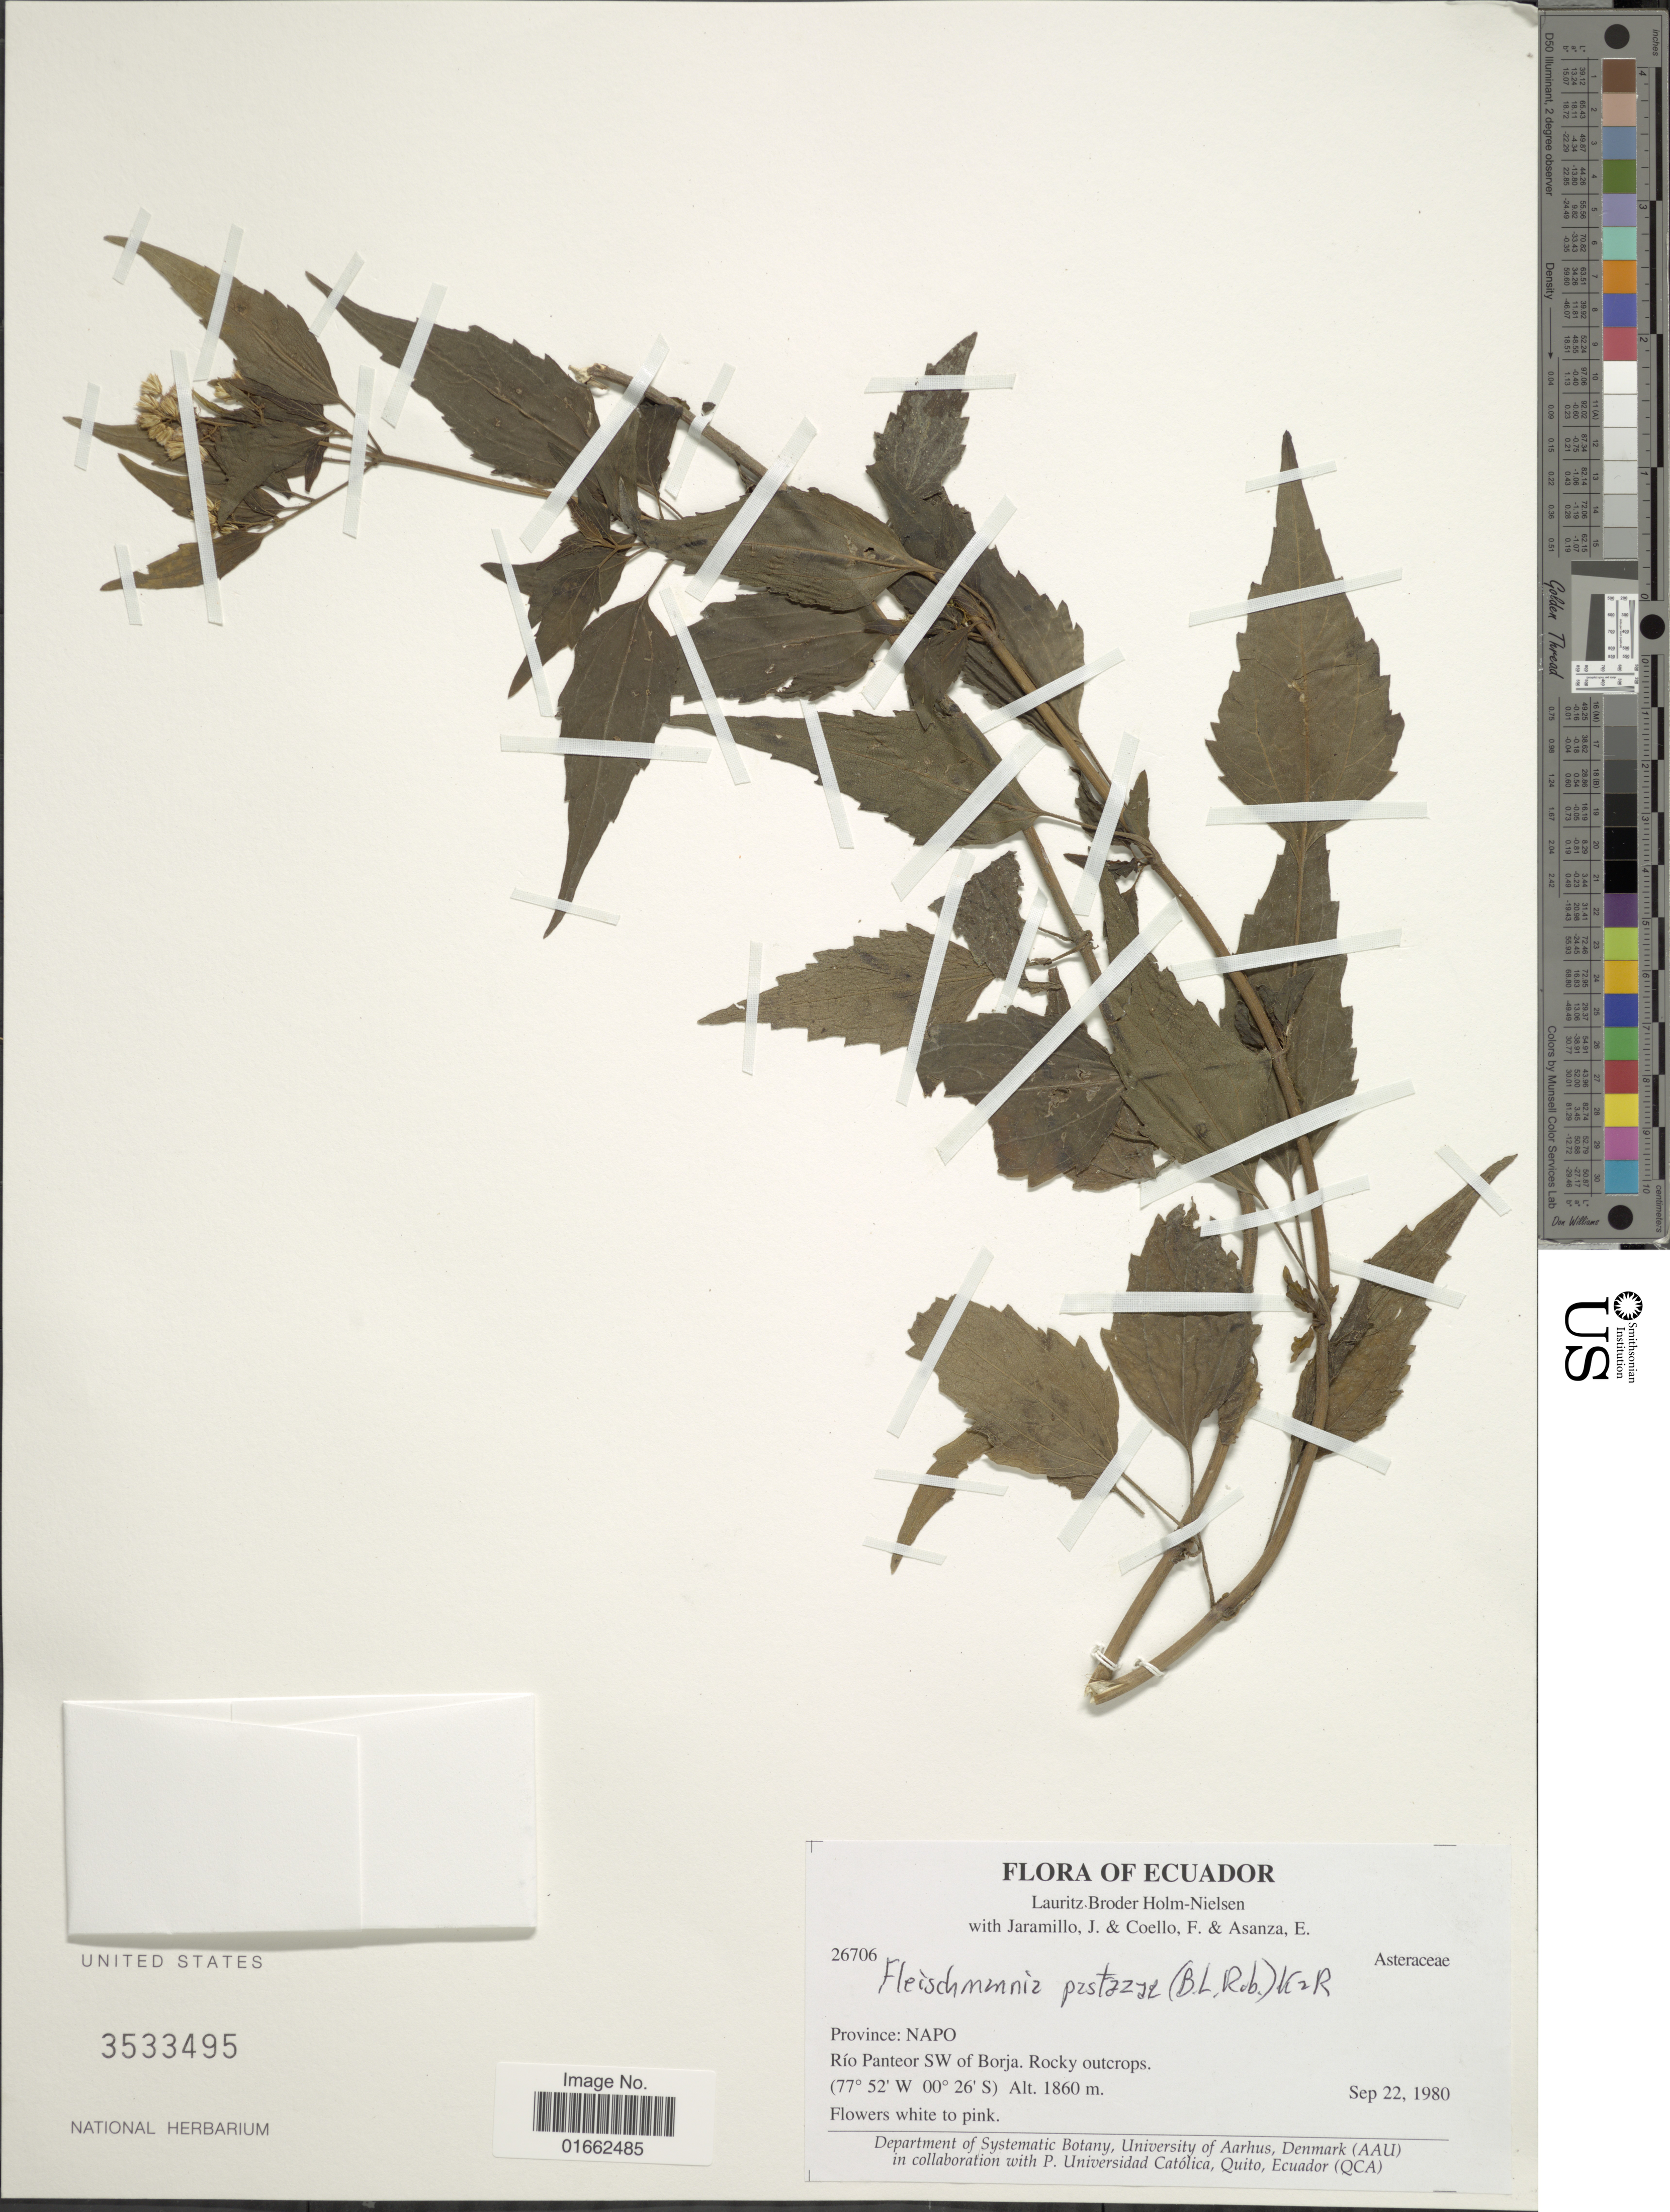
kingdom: Plantae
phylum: Tracheophyta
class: Magnoliopsida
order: Asterales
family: Asteraceae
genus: Fleischmannia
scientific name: Fleischmannia pastazae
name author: (B.L. Rob.) R.M. King & H. Rob.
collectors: L. B. Holm-Nielsen, J. Jaramillo, F. Coello & E. Asanza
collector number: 26706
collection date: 1980-09-22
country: Ecuador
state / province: Napo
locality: Province: Napo. Rio Panteor SW of Borja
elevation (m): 1860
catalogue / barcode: US 3533495